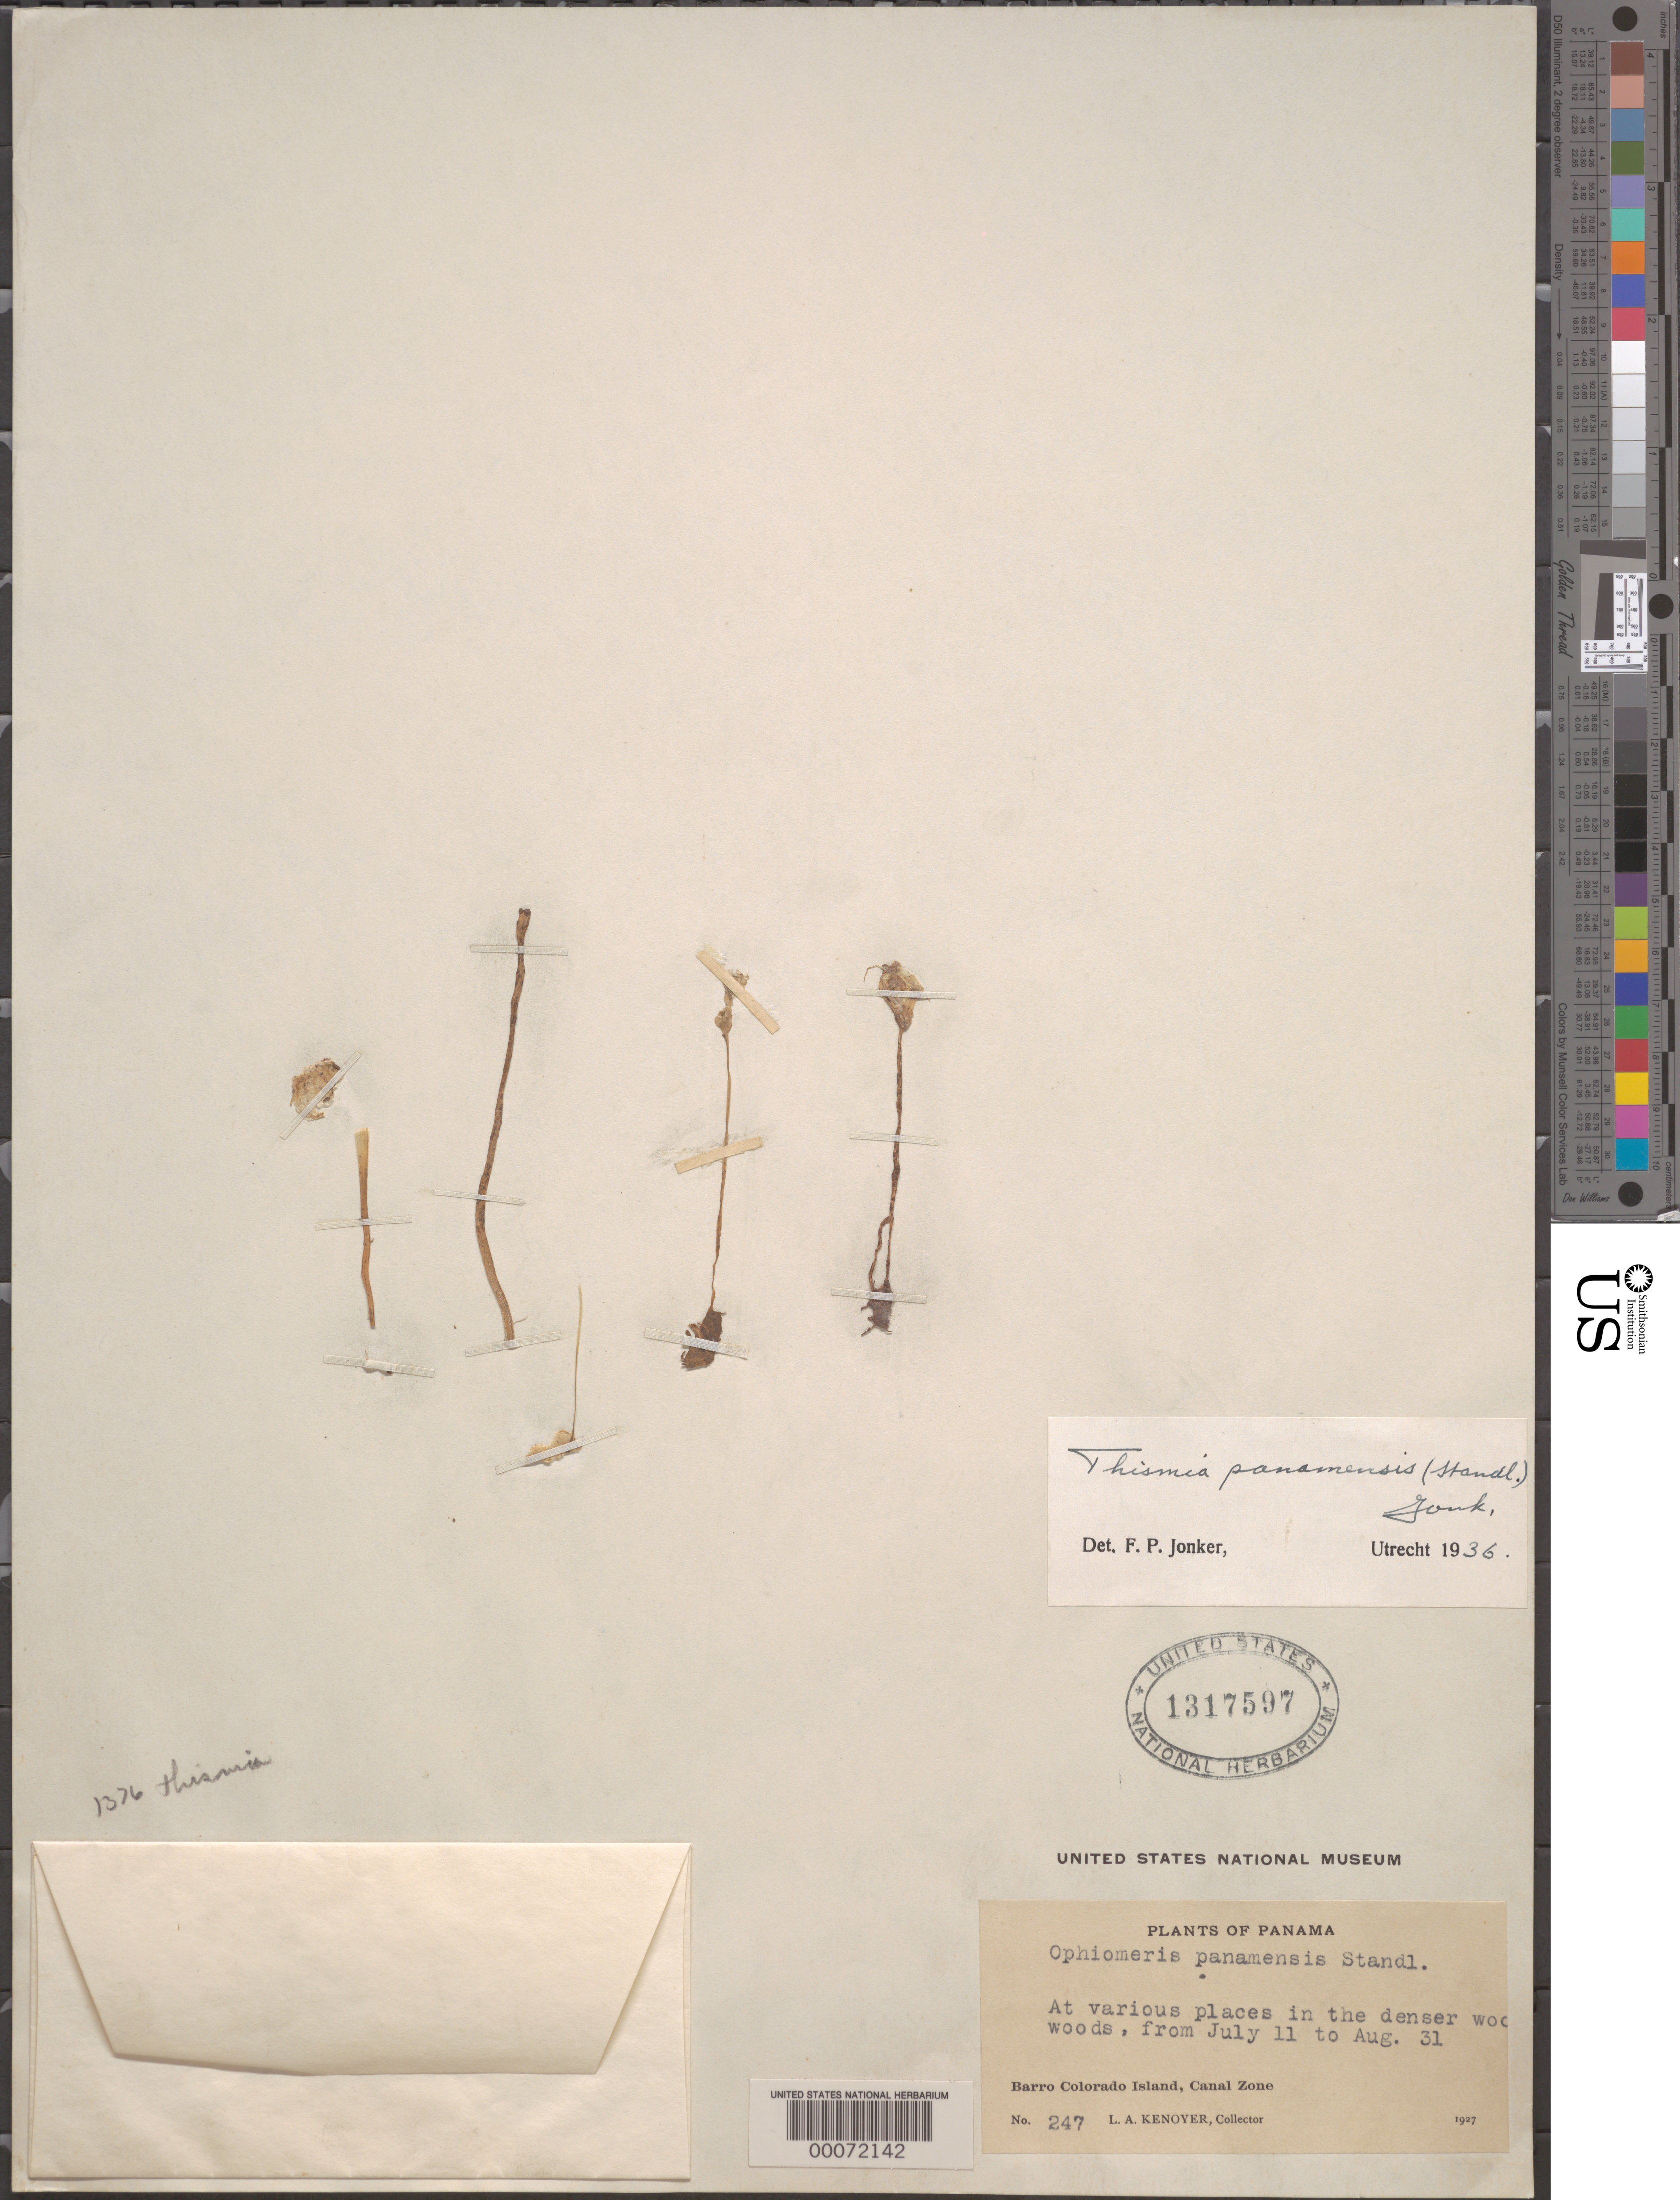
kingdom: Plantae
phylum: Tracheophyta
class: Liliopsida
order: Dioscoreales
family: Burmanniaceae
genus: Thismia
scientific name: Thismia panamensis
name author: (Standl.) Jonker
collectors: L. A. Kenoyer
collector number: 247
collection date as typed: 11 Jul 1927 to 31 Aug 1927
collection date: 1927-07-11/1927-08-31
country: Panama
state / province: Panamá Oeste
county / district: Canal Zone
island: Barro Colorado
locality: Barro Colorado I.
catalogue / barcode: US 1317597